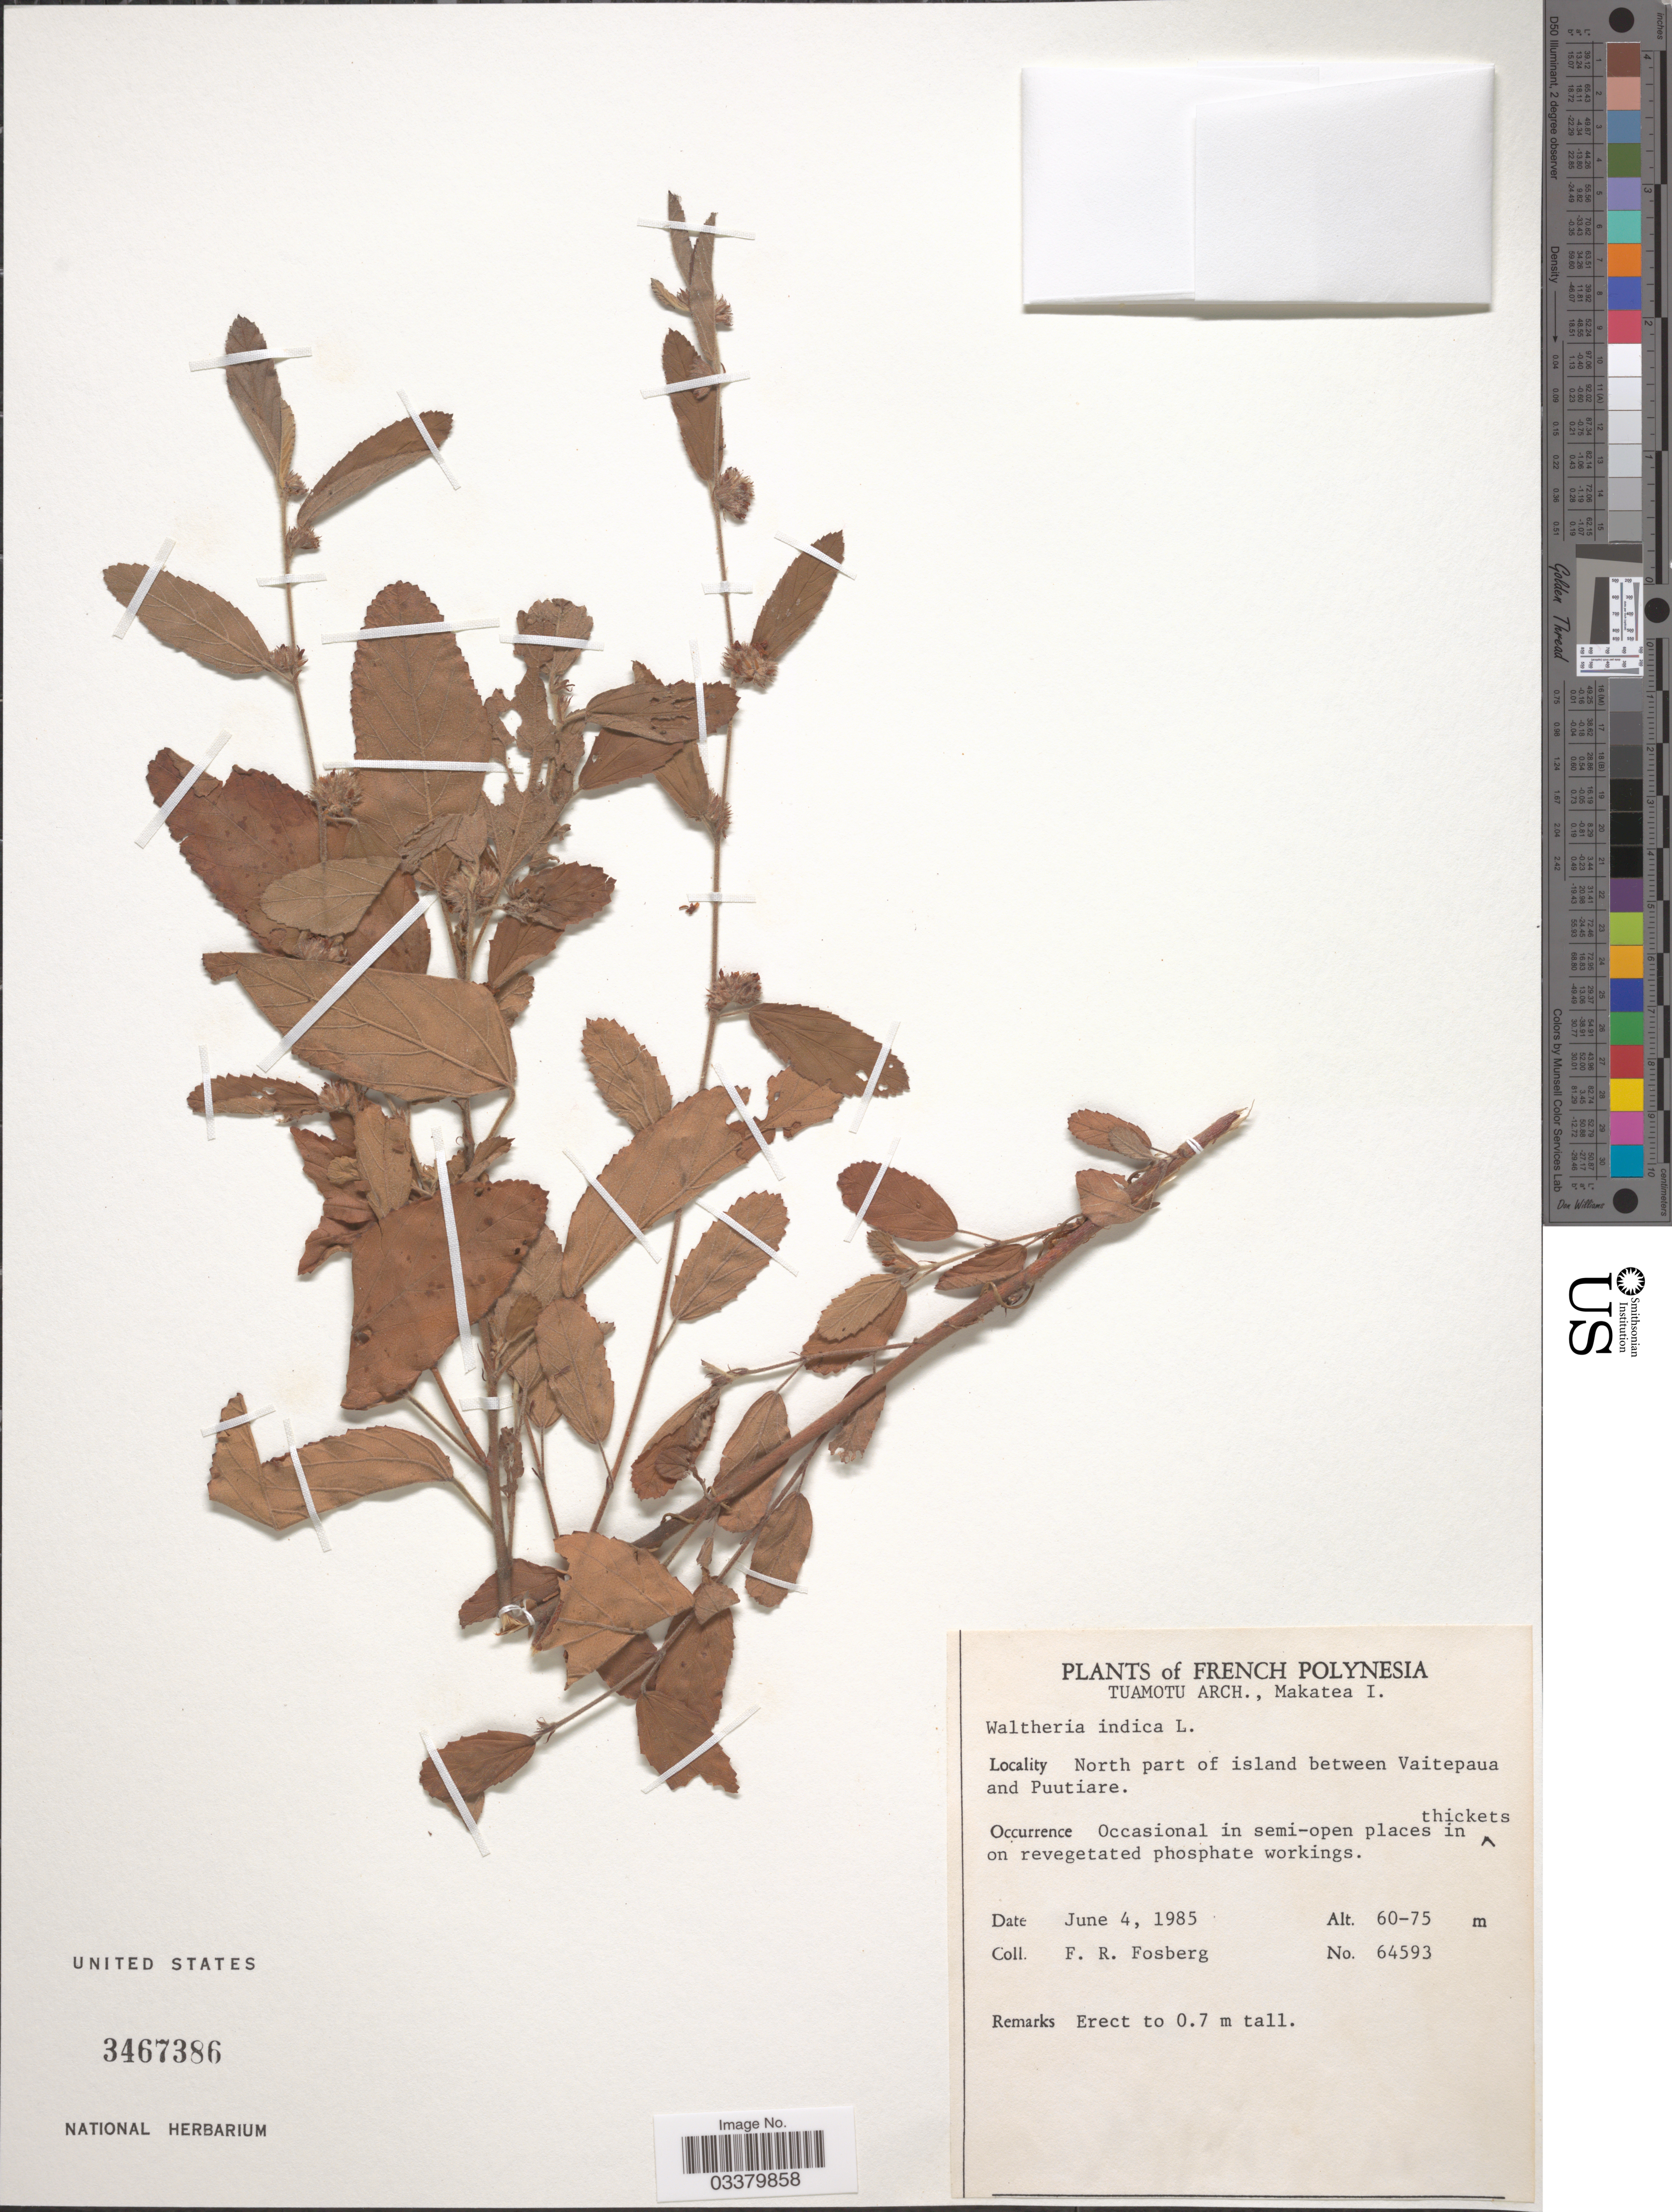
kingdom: Plantae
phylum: Tracheophyta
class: Magnoliopsida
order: Malvales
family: Malvaceae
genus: Waltheria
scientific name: Waltheria indica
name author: L.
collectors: F. R. Fosberg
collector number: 64593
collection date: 1985-06-04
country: French Polynesia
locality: Tuamotu Arch., Makatea I. North part of island between Vaitepaua and Puutiare.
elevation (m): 60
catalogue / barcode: US 3467386